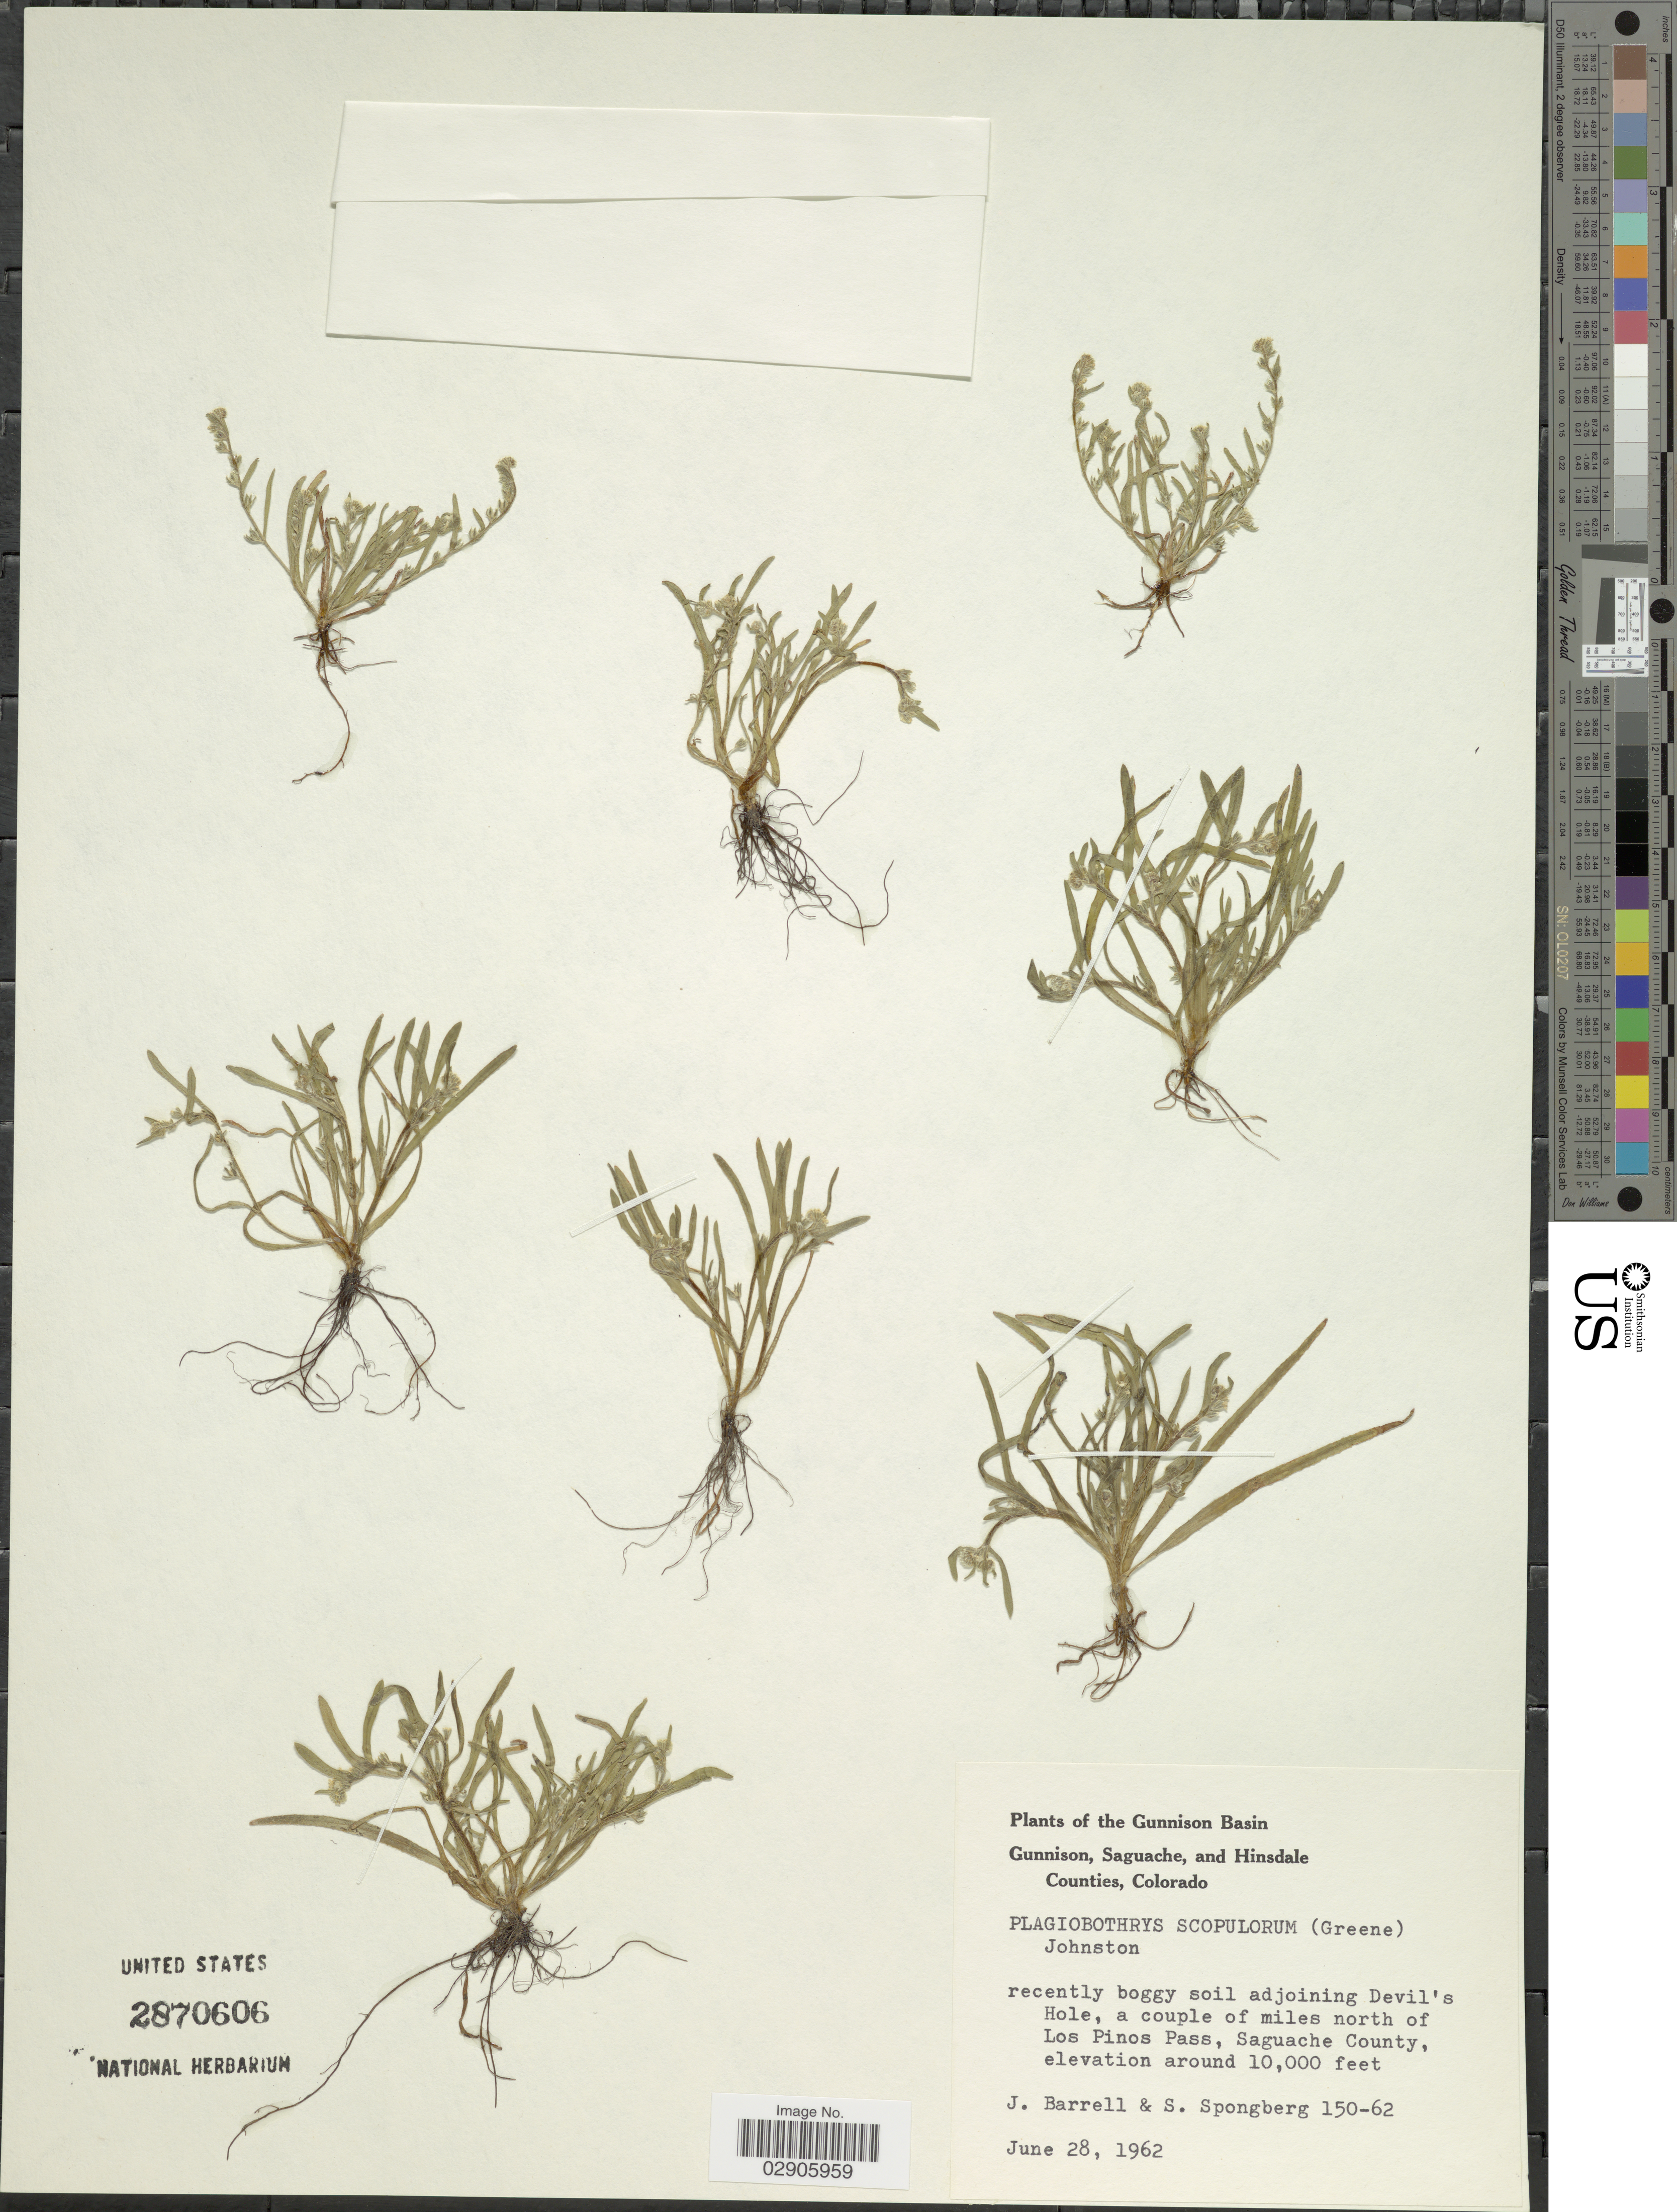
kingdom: Plantae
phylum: Tracheophyta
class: Magnoliopsida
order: Boraginales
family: Boraginaceae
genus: Plagiobothrys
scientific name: Plagiobothrys scopulorum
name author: (Greene) I.M. Johnst.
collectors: J. Barrell & S. A.Spongberg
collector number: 150-62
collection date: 1962-06-28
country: United States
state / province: Colorado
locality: The Gunnison Basin, Devil's Hole, a couple of miles north of Los Pinos Pass, Saguache County.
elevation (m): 3048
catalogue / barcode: US 2870606